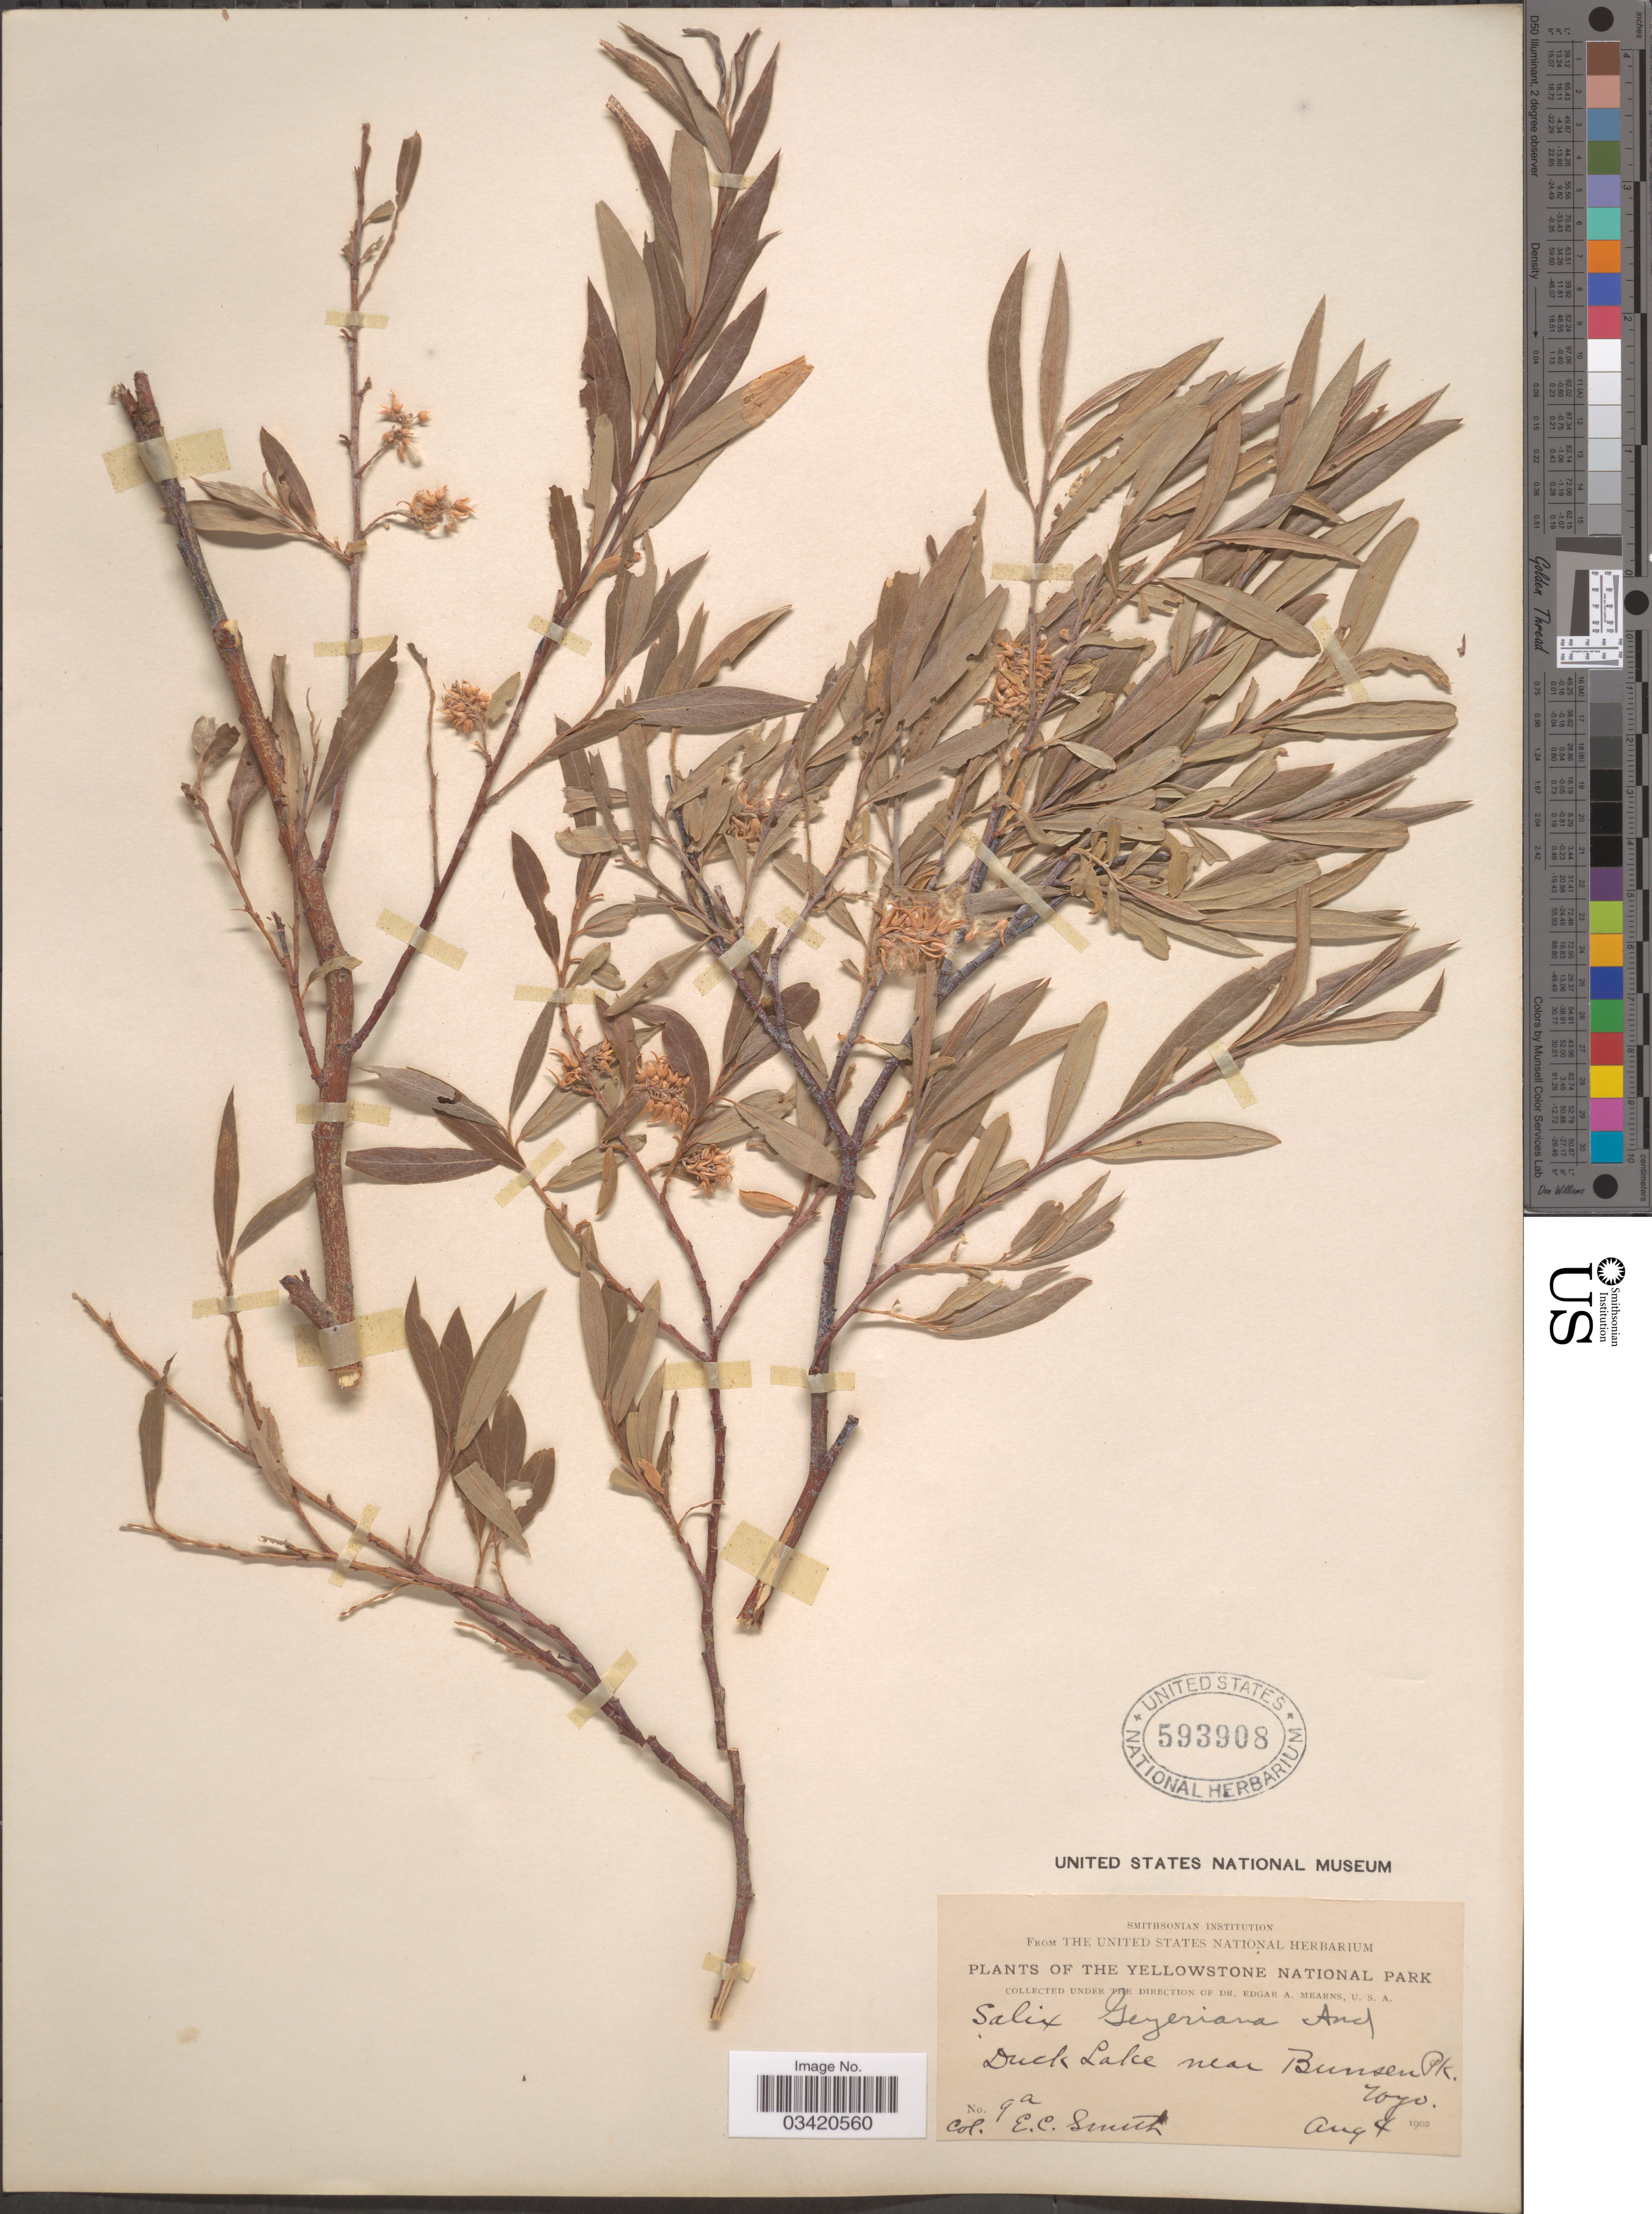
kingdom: Plantae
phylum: Tracheophyta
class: Magnoliopsida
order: Malpighiales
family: Salicaceae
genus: Salix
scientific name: Salix geyeriana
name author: Andersson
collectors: E. Smith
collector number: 9a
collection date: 1902-08-04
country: United States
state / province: Wyoming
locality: The Yellowstone National Park. Duck Lake near Bunsen Pk.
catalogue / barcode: US 593908